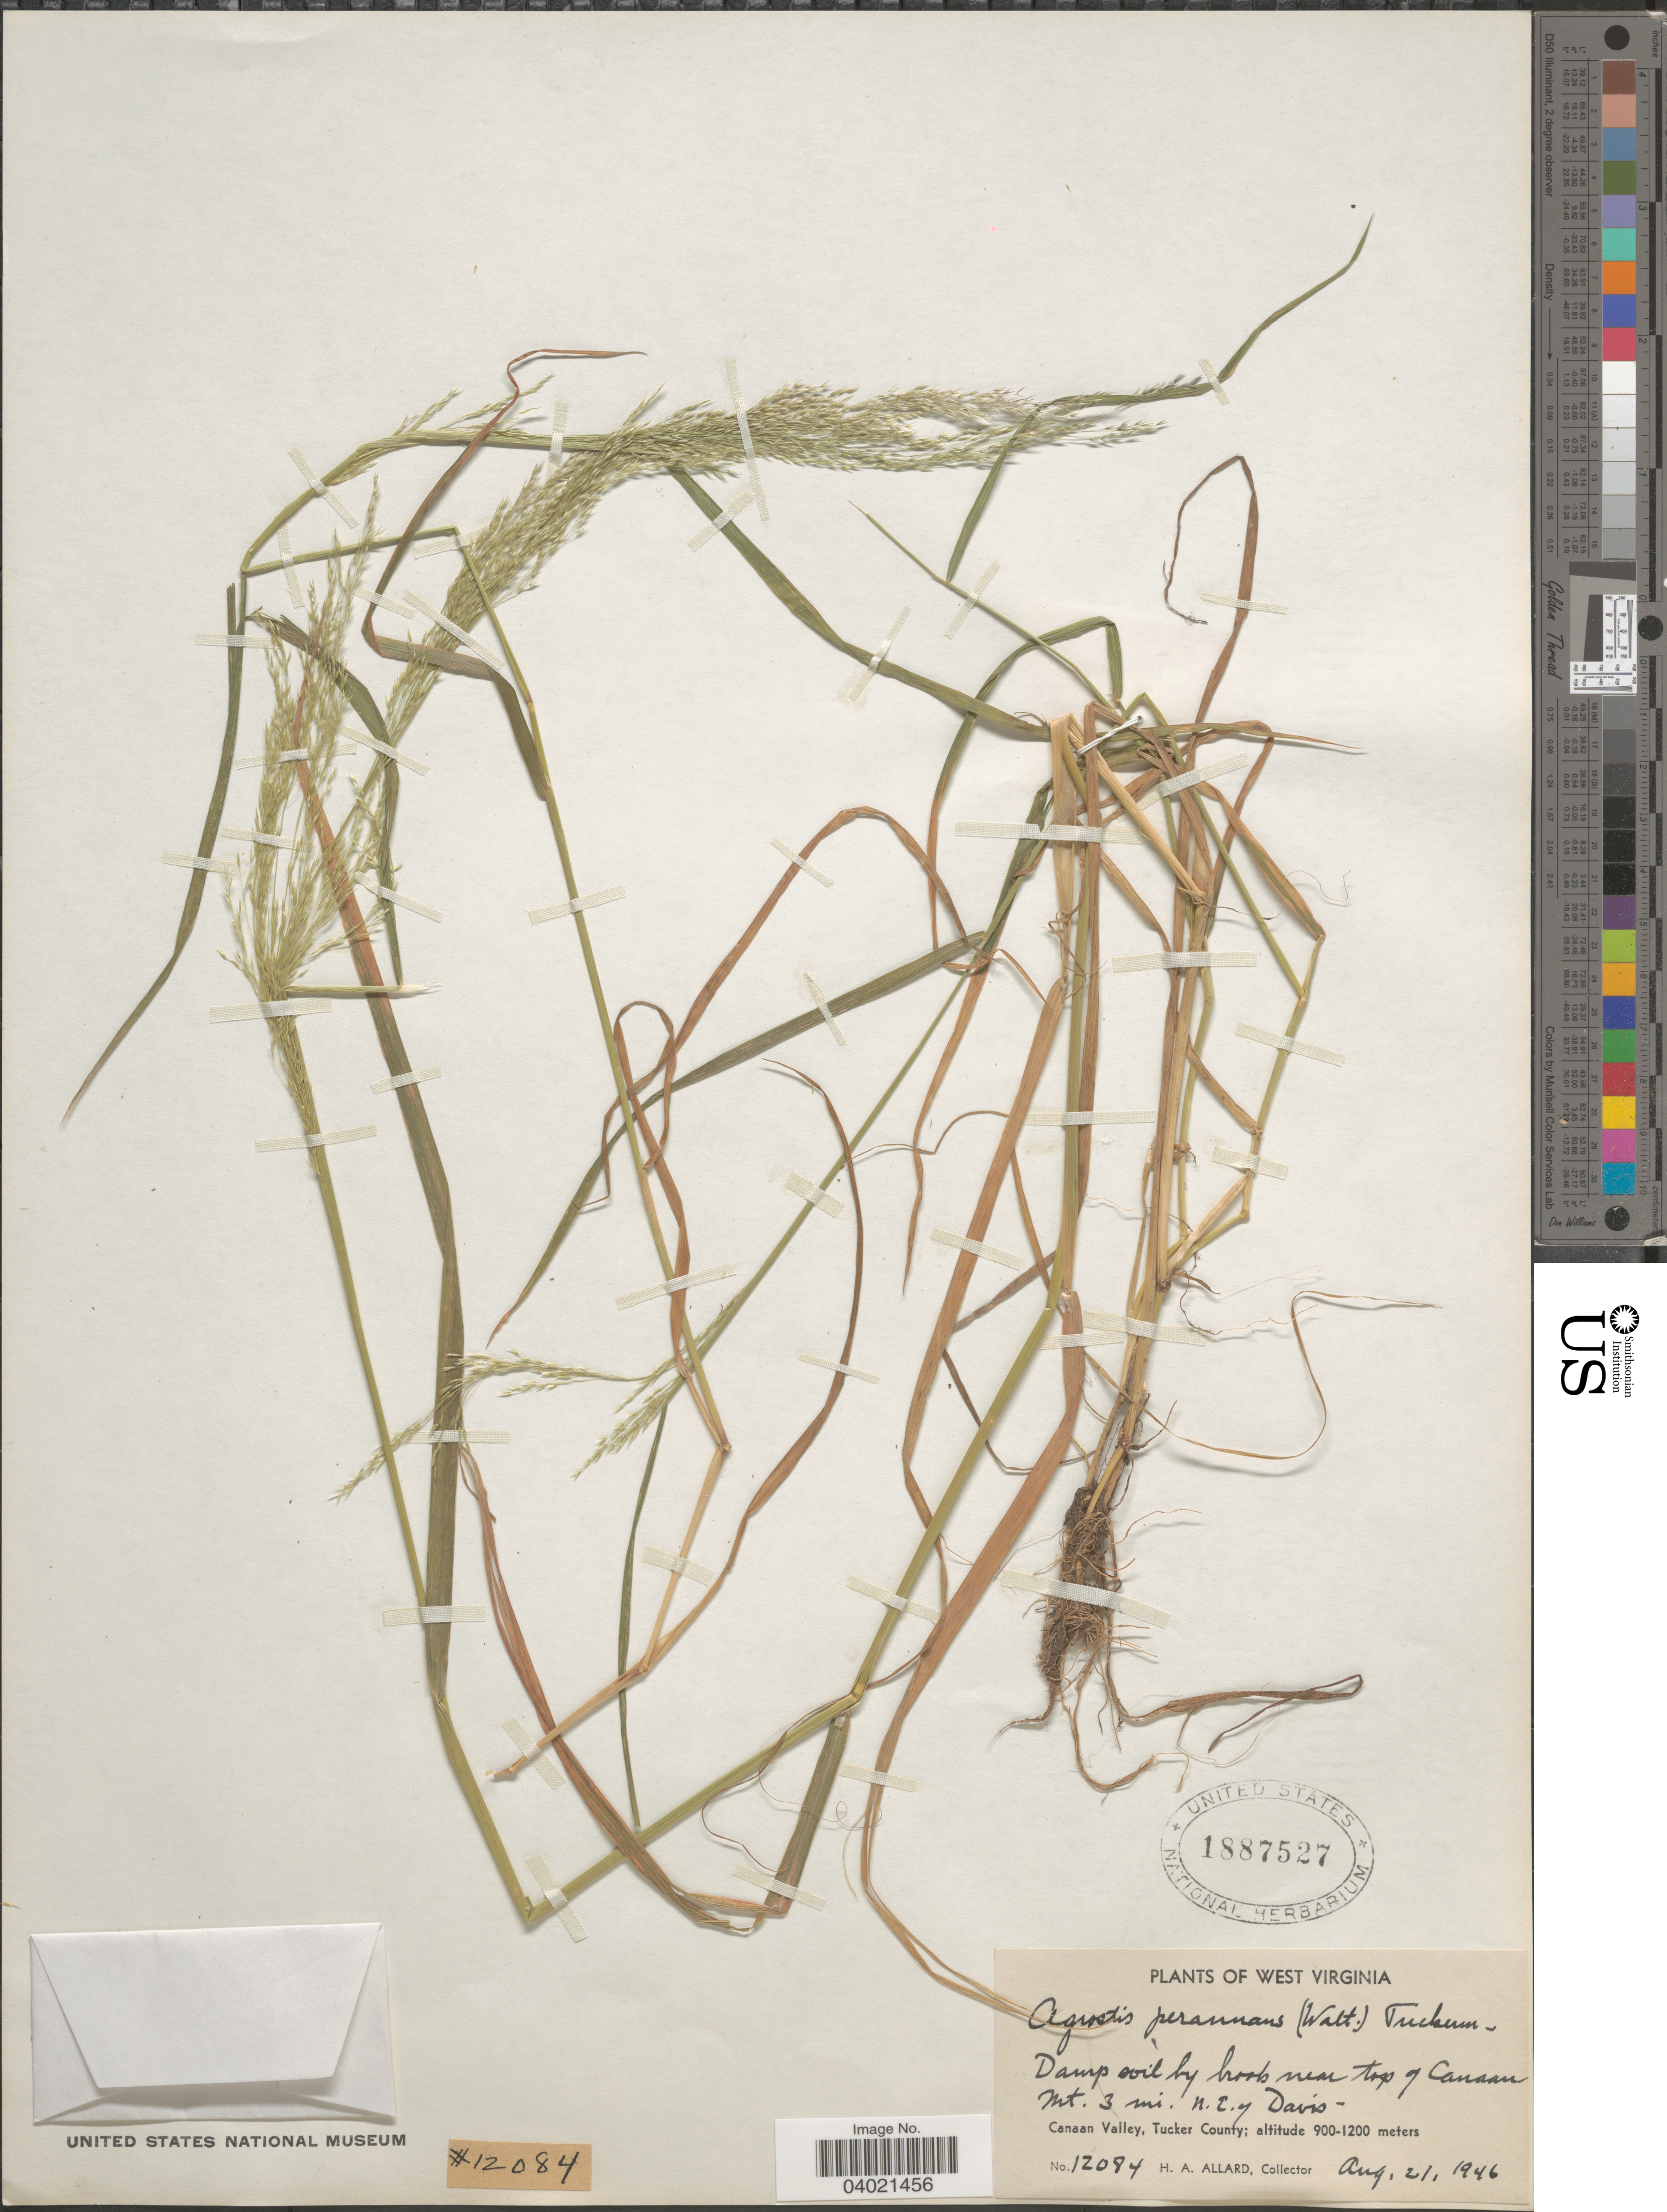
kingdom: Plantae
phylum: Tracheophyta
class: Liliopsida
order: Poales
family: Poaceae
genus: Agrostis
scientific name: Agrostis perennans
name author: (Walter) Tuck.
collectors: H. A. Allard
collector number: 12084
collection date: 1946-08-21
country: United States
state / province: West Virginia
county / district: Tucker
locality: Damp soil by brook near top of Canaan Mt. 3 mi. N.E. of Davis. Canaan Valley, Tucker County.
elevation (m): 900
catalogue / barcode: US 1887527